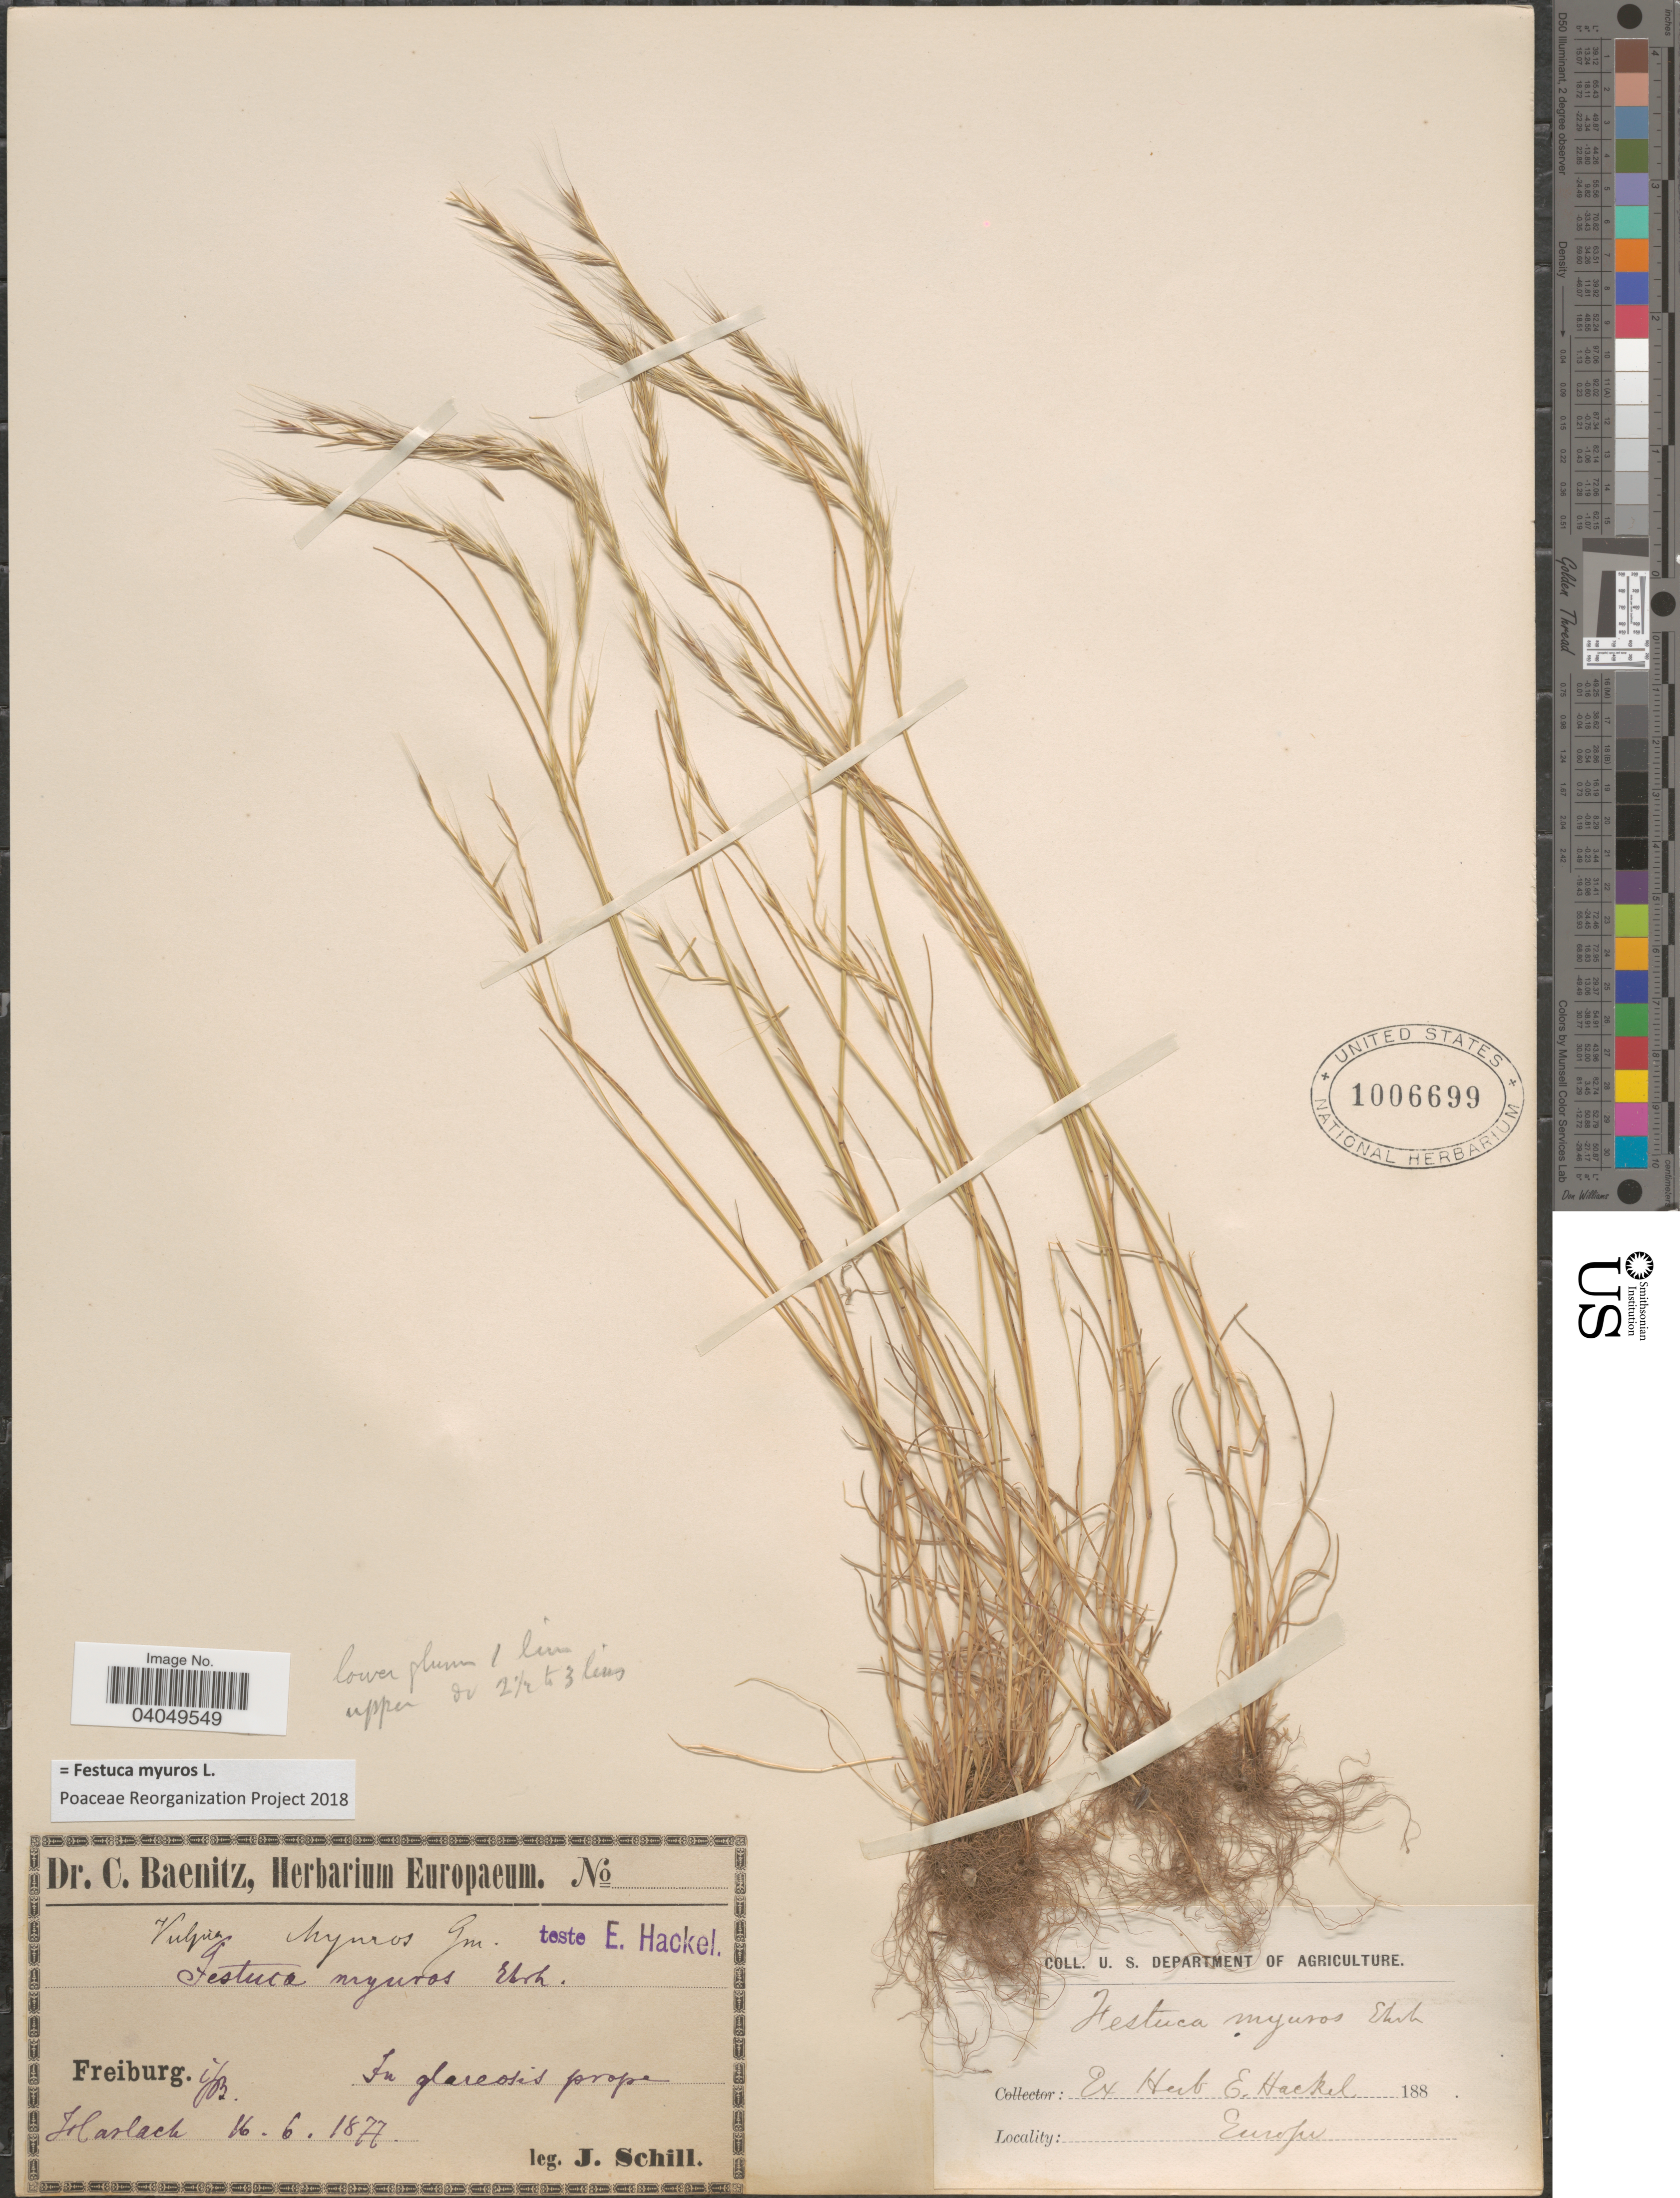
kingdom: Plantae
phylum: Tracheophyta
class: Liliopsida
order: Poales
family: Poaceae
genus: Festuca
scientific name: Festuca myuros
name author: L.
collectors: J. Schill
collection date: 1877-06-16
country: Germany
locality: Freiburg. i/B. In glareosis prope Tolaslach [interpreted]. Europe.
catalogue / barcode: US 1006699